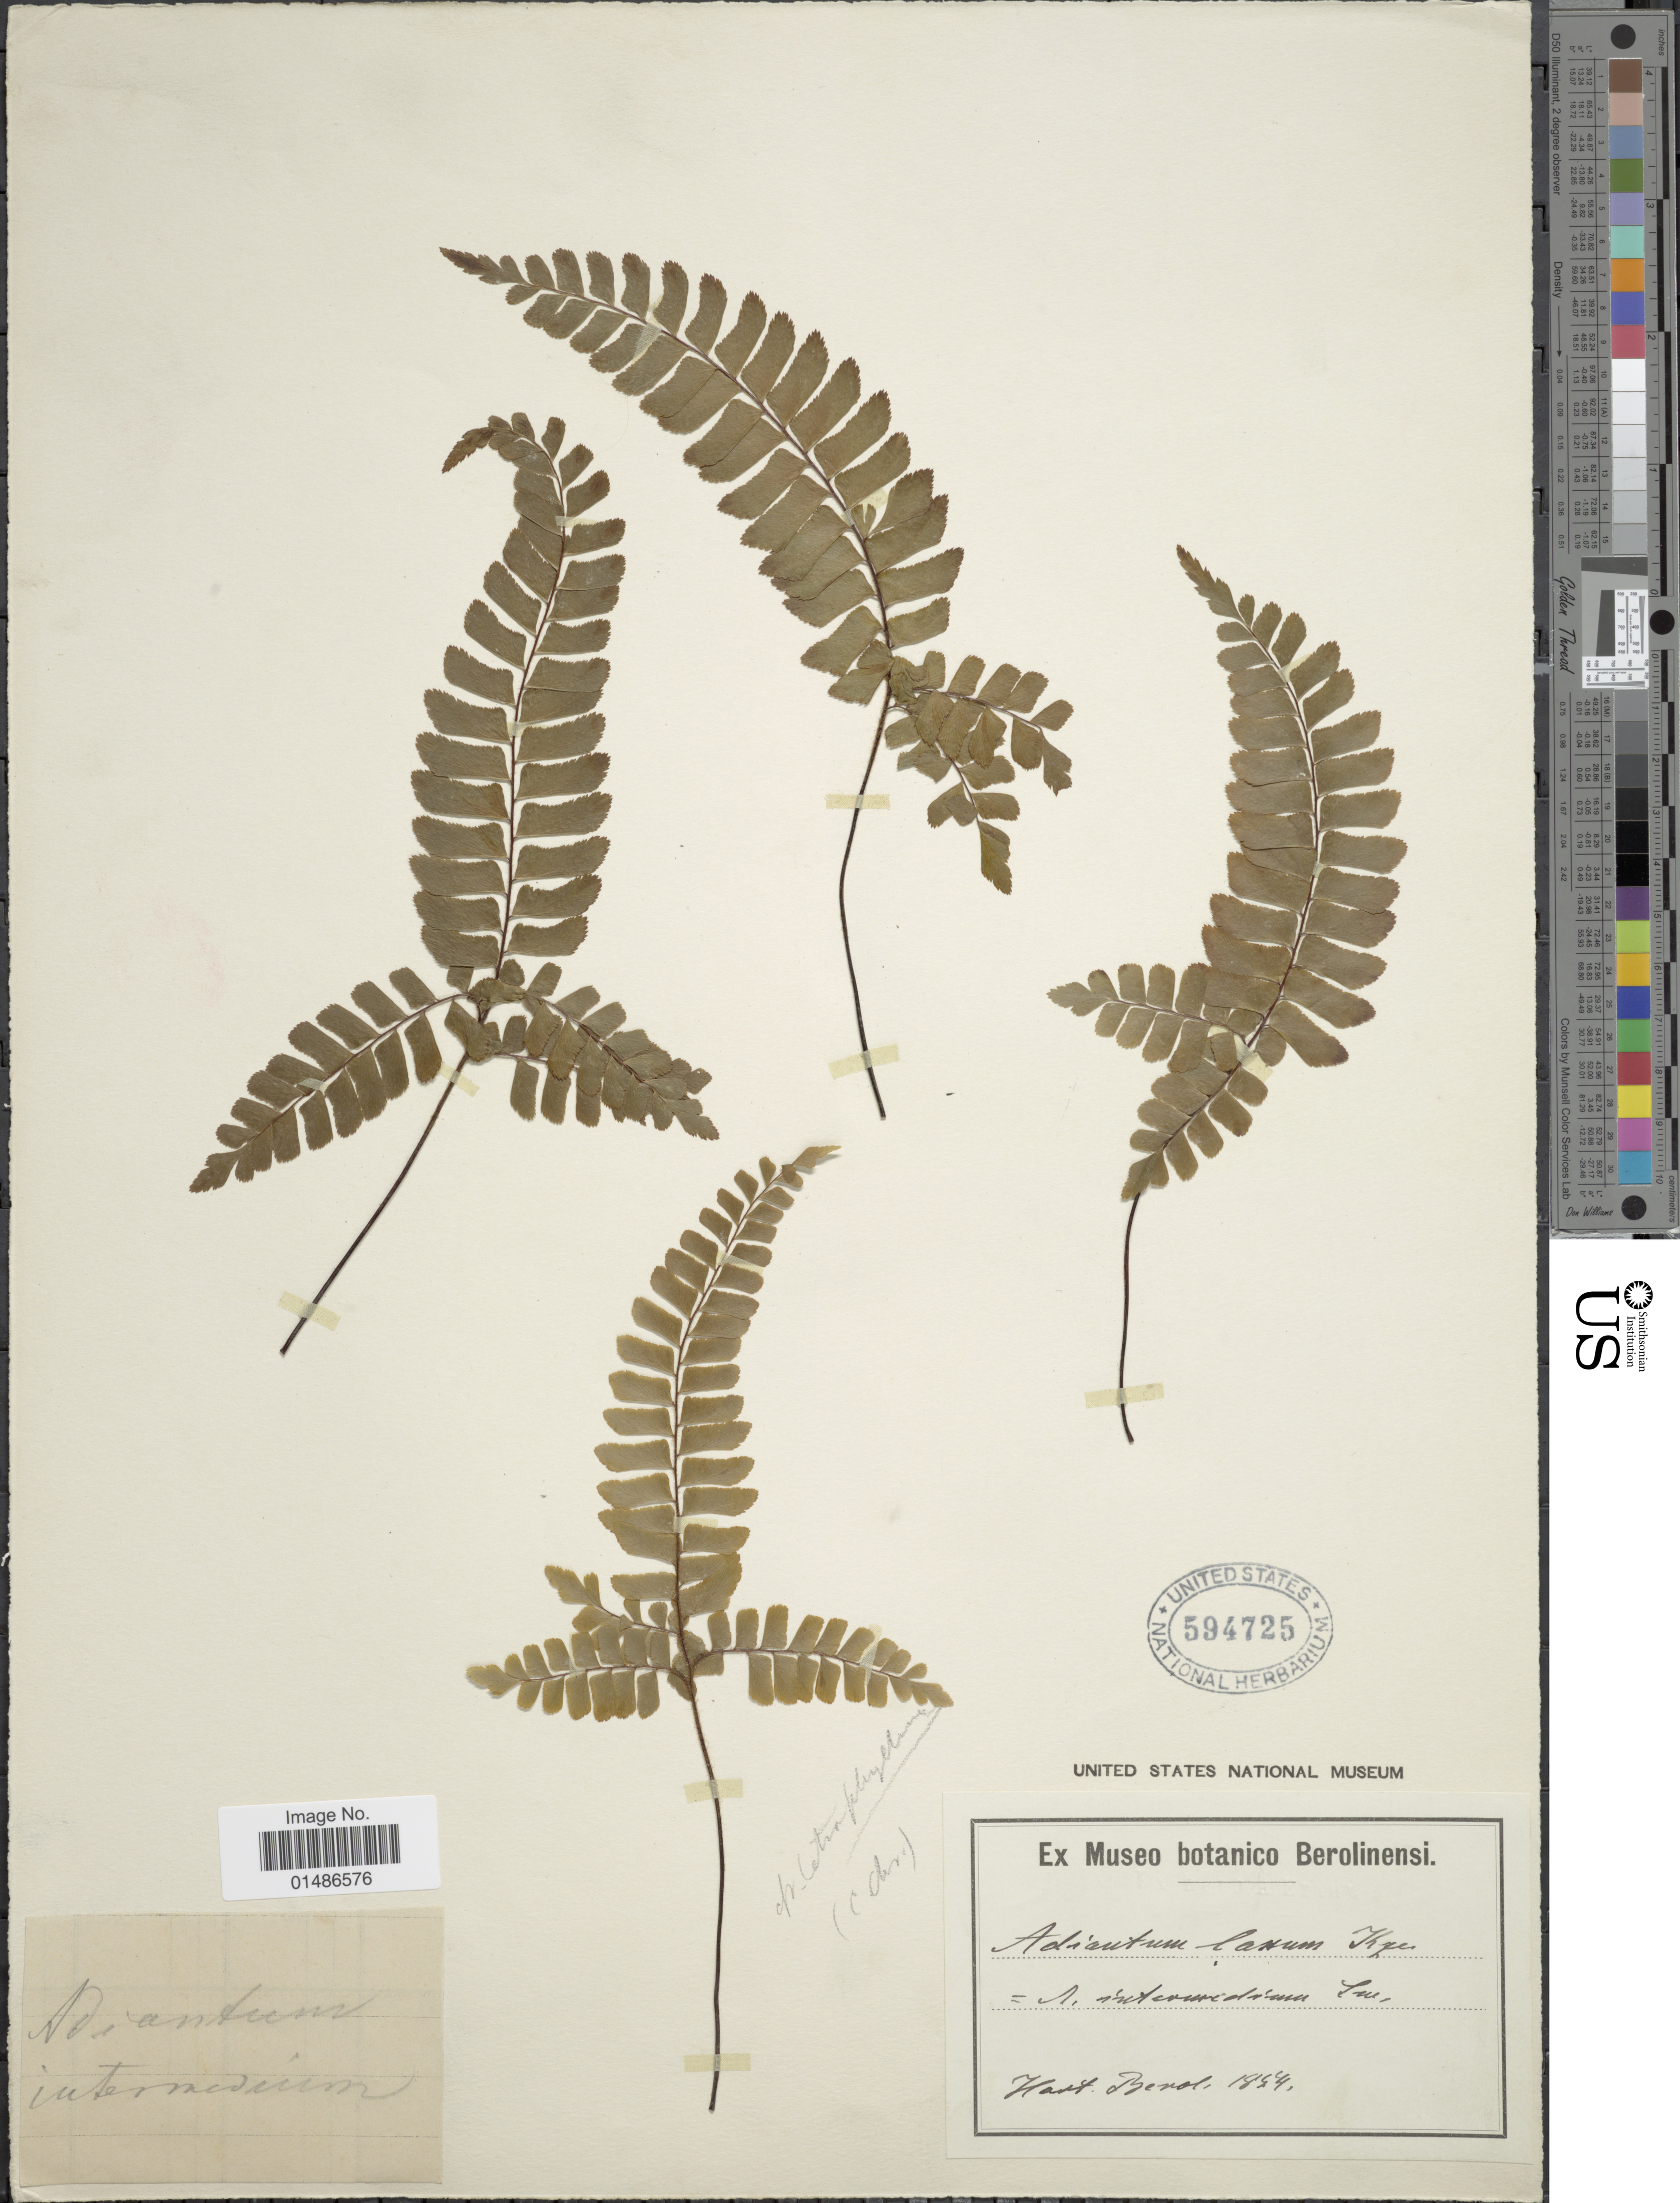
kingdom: Plantae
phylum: Tracheophyta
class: Polypodiopsida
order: Polypodiales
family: Pteridaceae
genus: Adiantum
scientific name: Adiantum tetraphyllum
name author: Humb. & Bonpl. ex Willd.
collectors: ex Museo Botanico Berolinensi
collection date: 1854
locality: Hort. Berol.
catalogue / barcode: US 594725